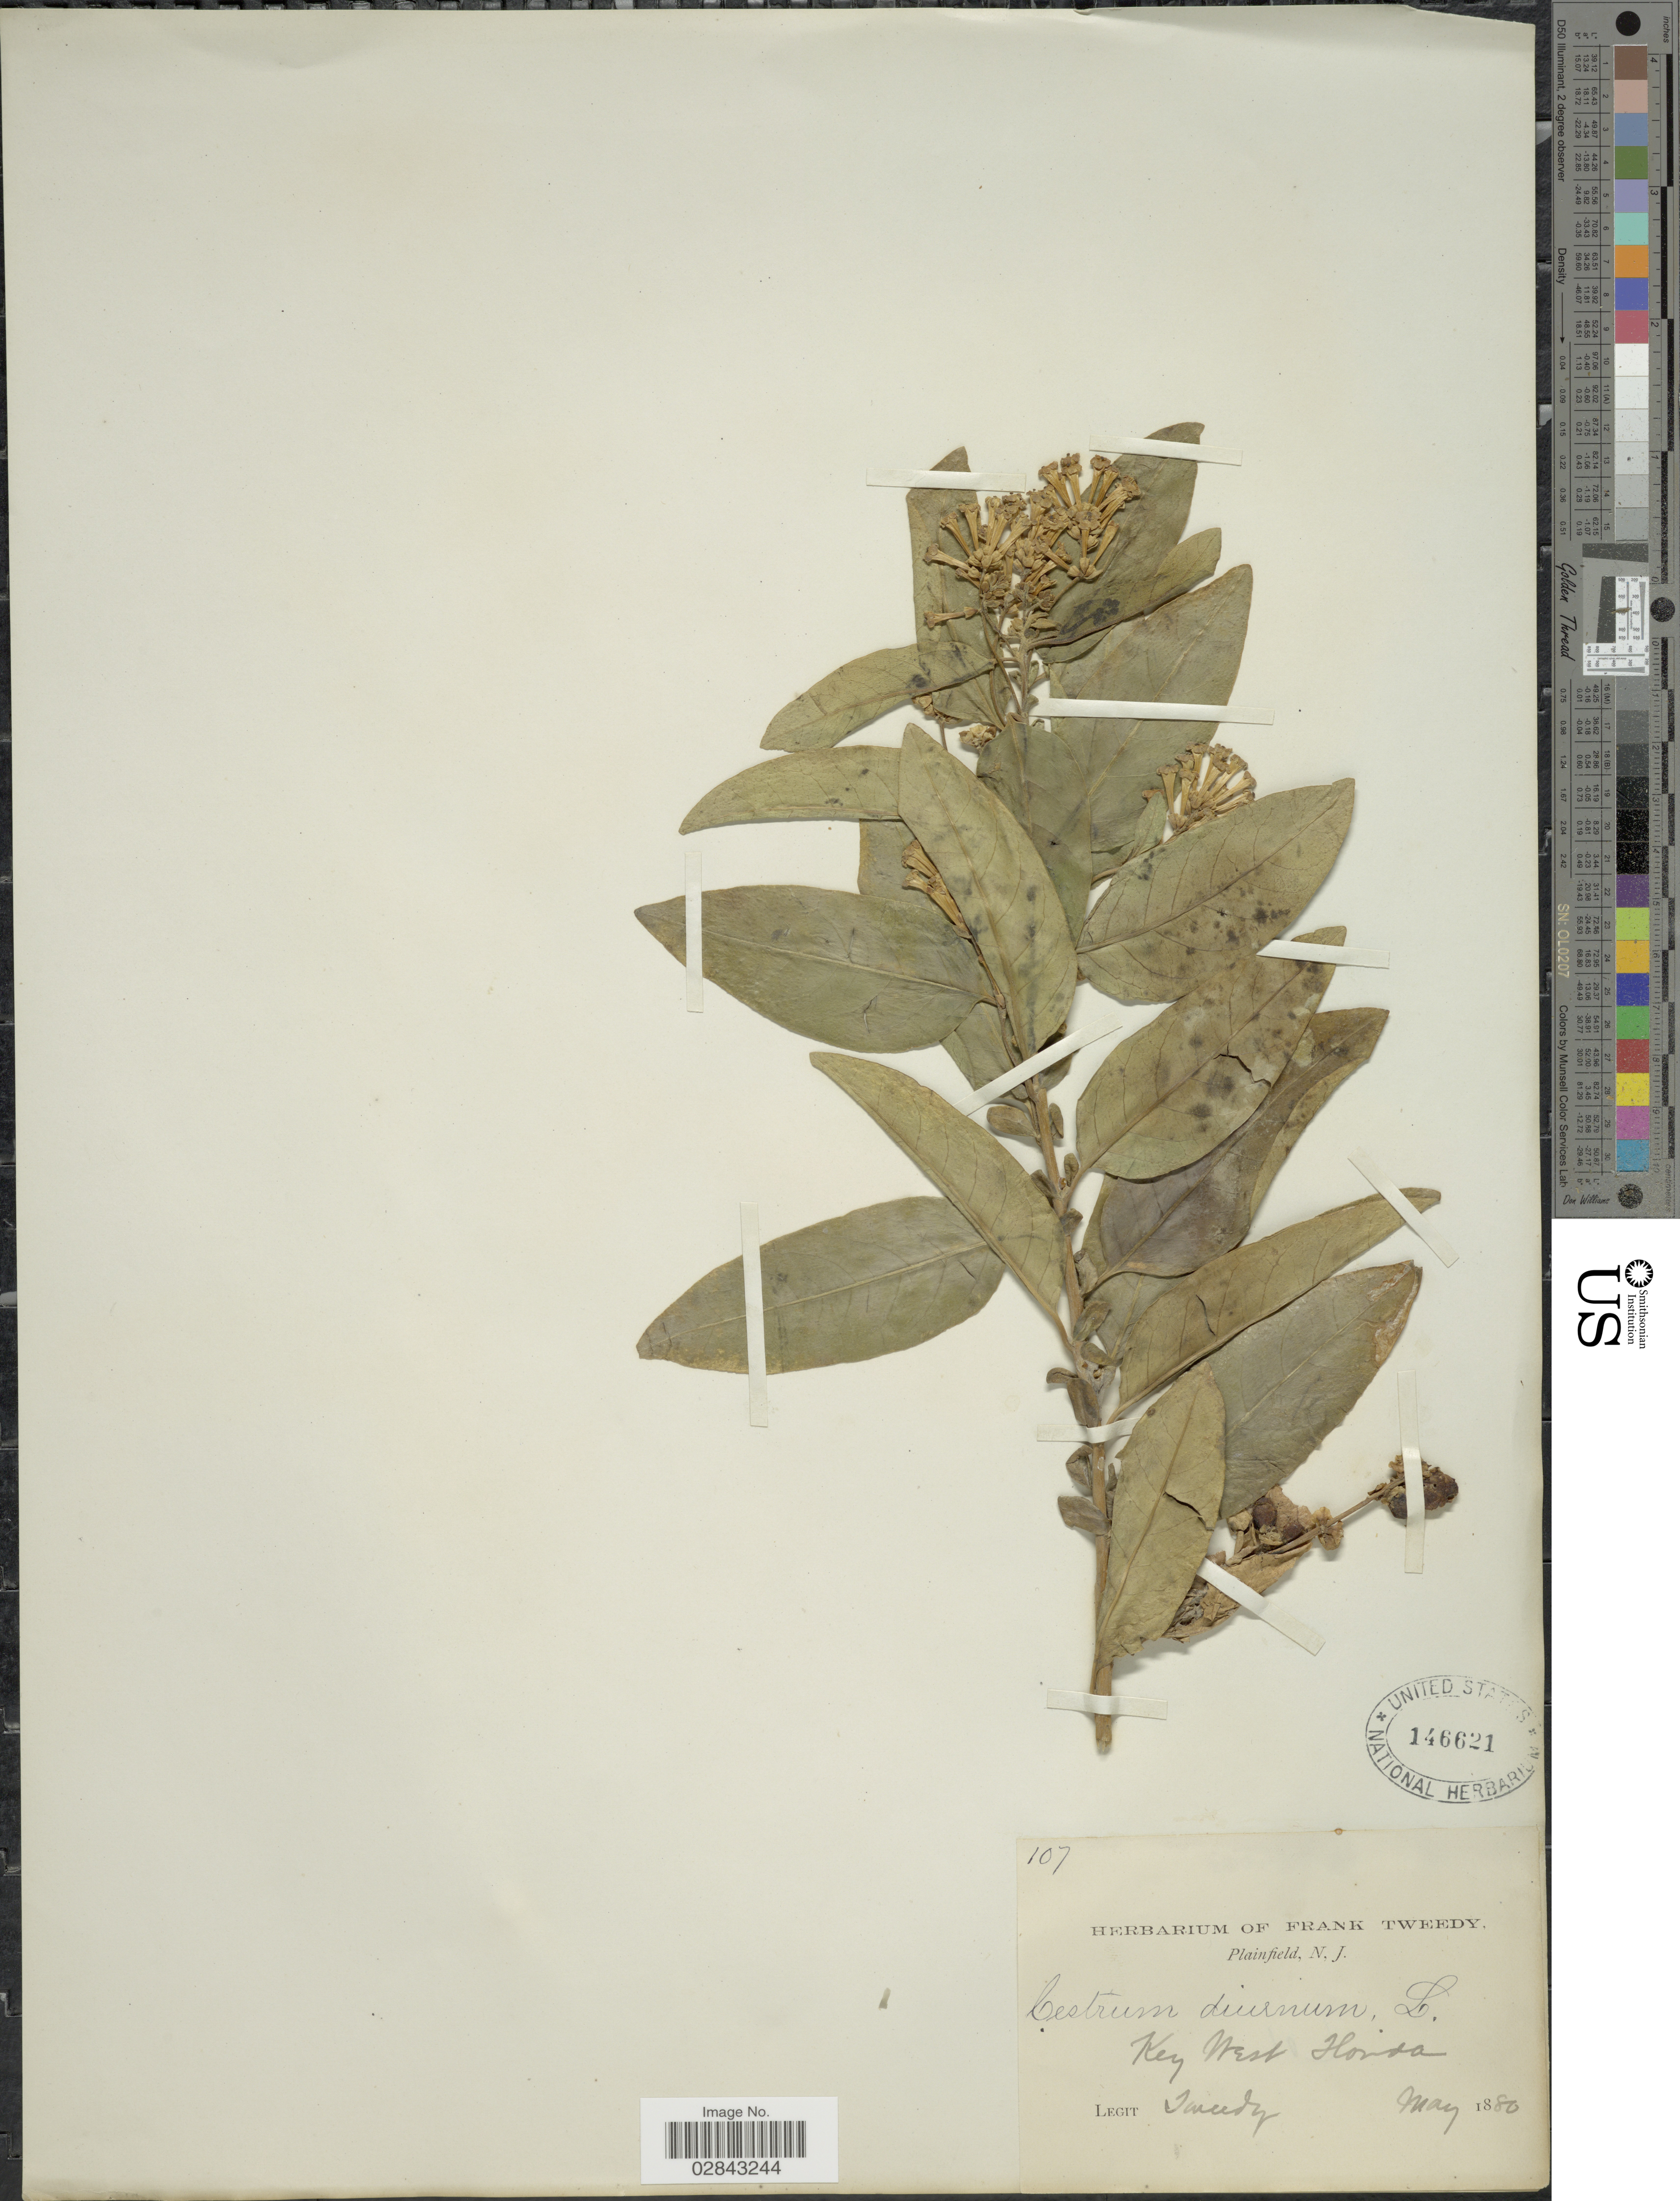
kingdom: Plantae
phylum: Tracheophyta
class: Magnoliopsida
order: Solanales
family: Solanaceae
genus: Cestrum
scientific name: Cestrum diurnum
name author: L.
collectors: F. Tweedy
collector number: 107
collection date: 1880-05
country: United States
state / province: Florida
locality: Key West Florida.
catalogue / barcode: US 146621